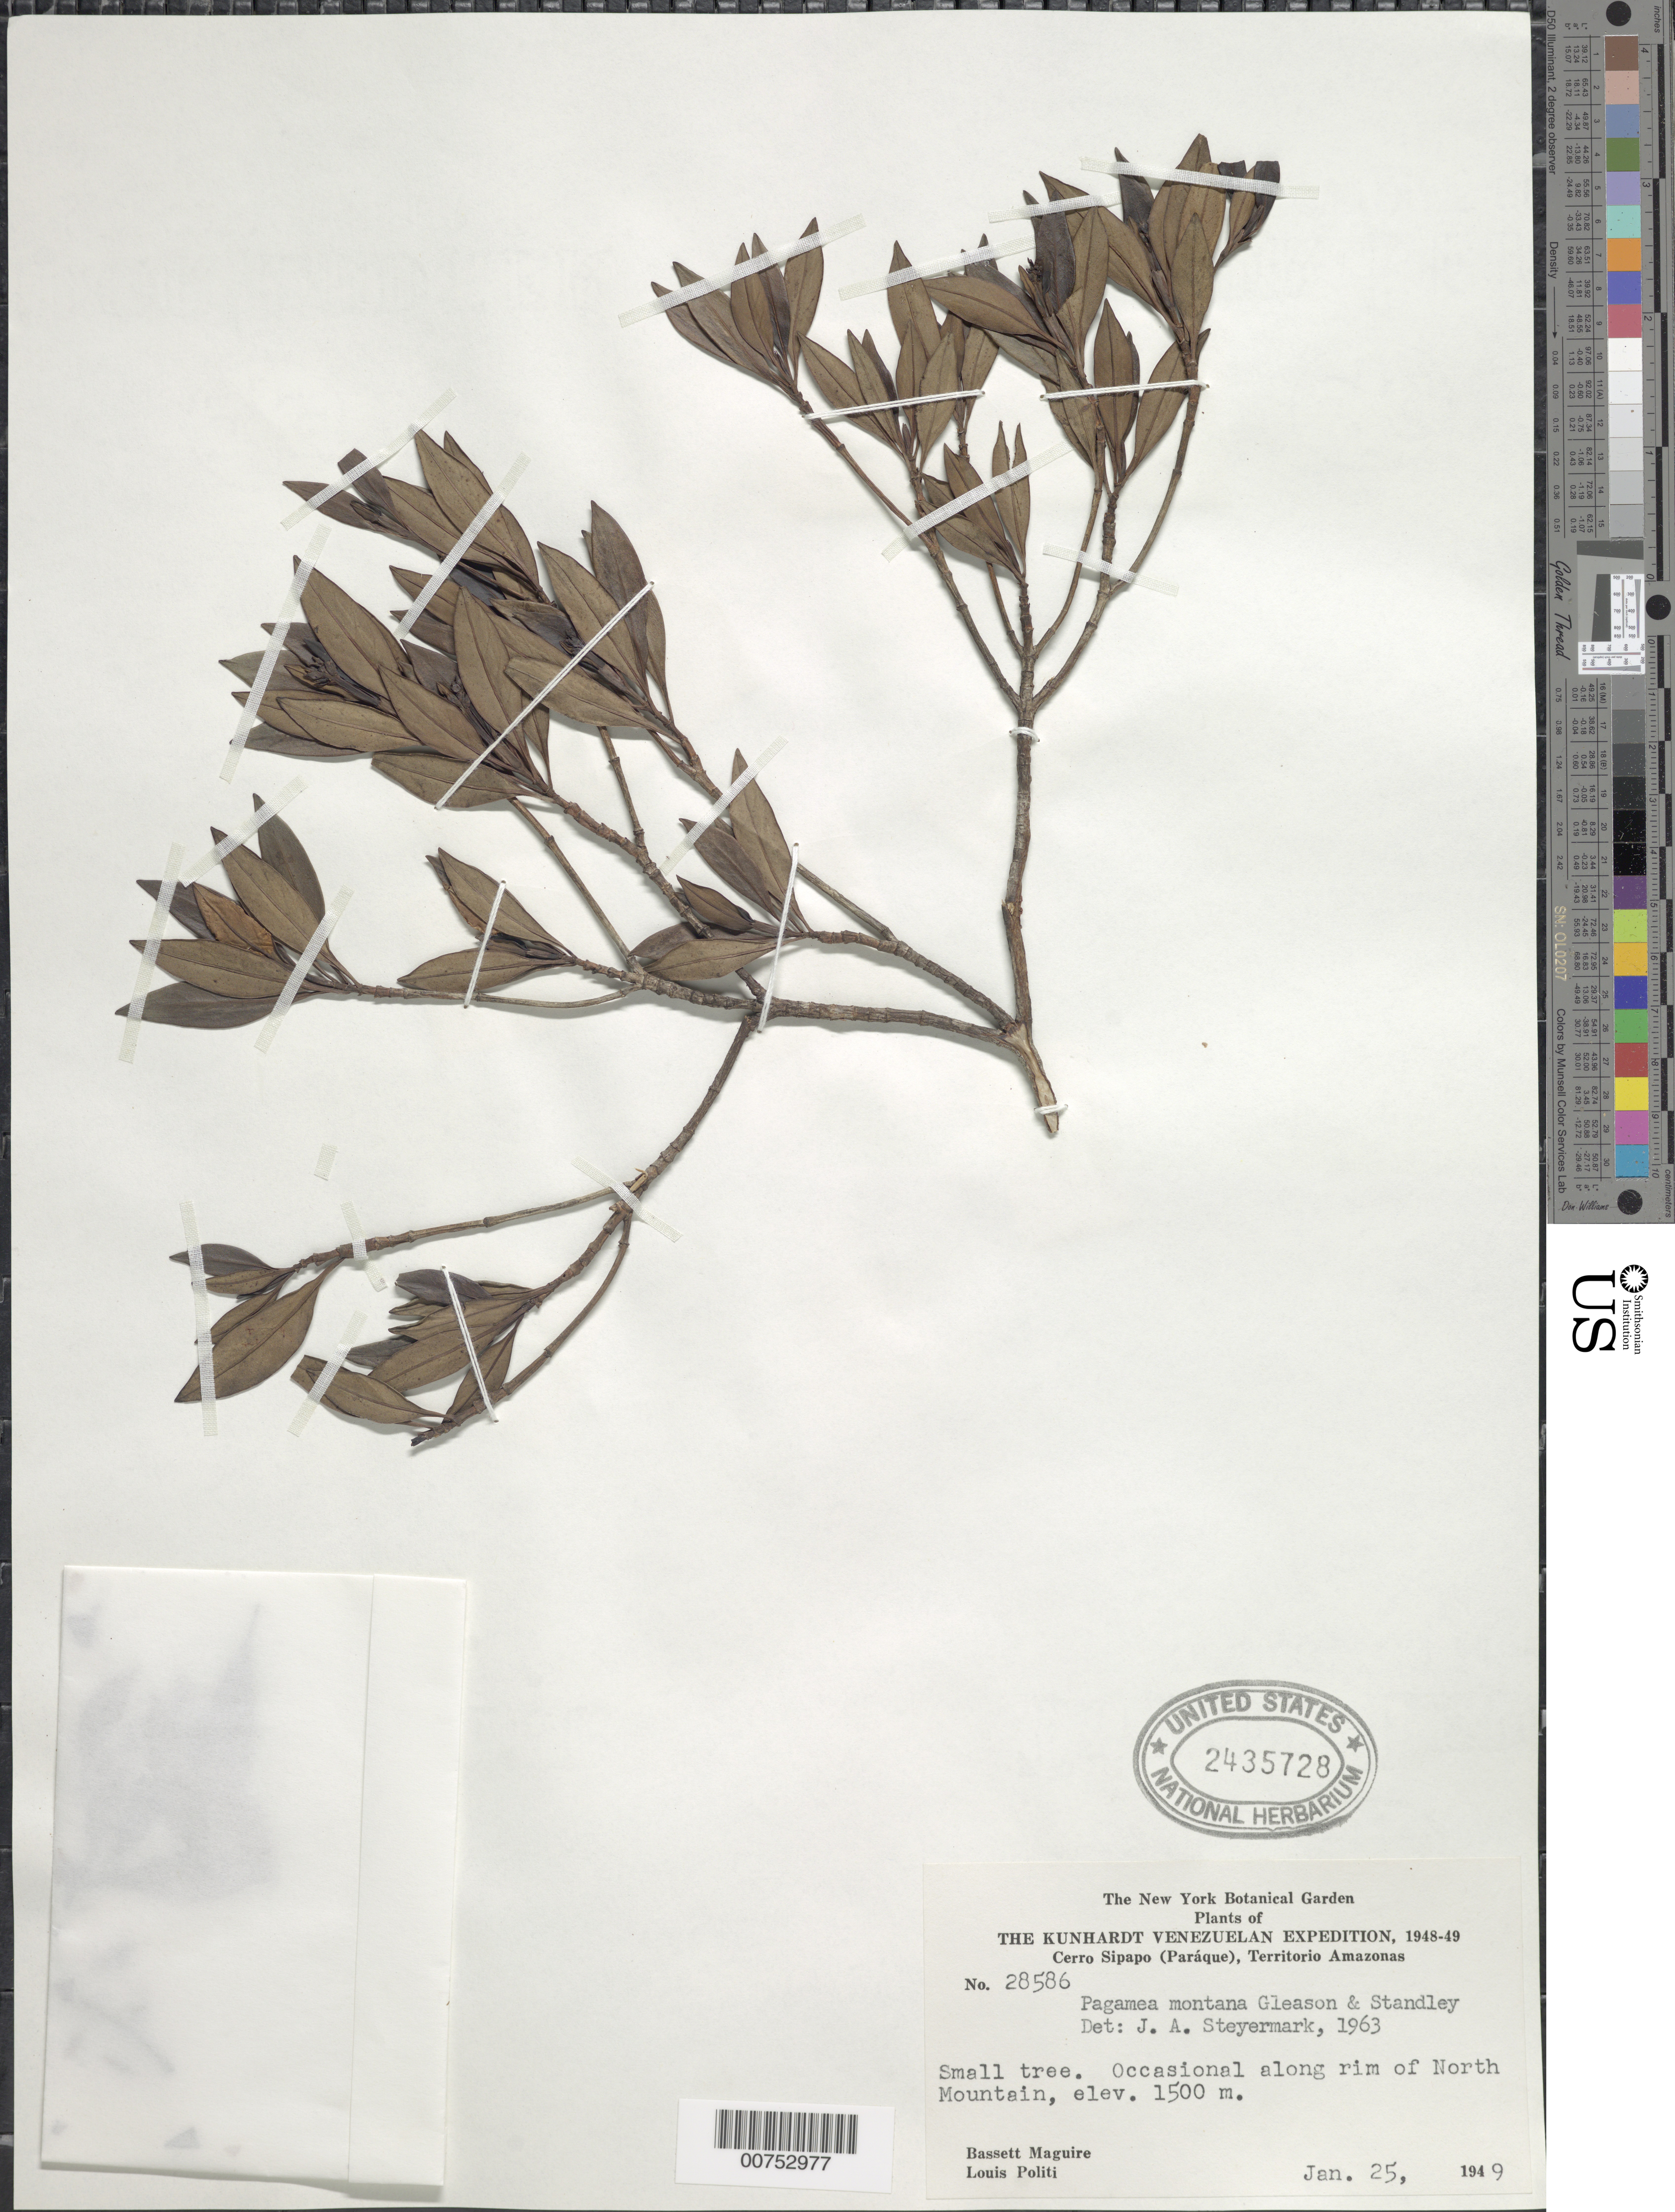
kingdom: Plantae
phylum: Tracheophyta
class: Magnoliopsida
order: Gentianales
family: Rubiaceae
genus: Pagamea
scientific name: Pagamea montana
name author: Gleason & Standl.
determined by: Steyermark, Julian A., (VEN)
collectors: B. Maguire & L. Politi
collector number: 28586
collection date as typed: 25-Jan-49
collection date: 1949-01-25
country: Venezuela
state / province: Amazonas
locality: Cerro Sipapo (Paráque), North Mountain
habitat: Rim of mountain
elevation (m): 1500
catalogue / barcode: US 2435728